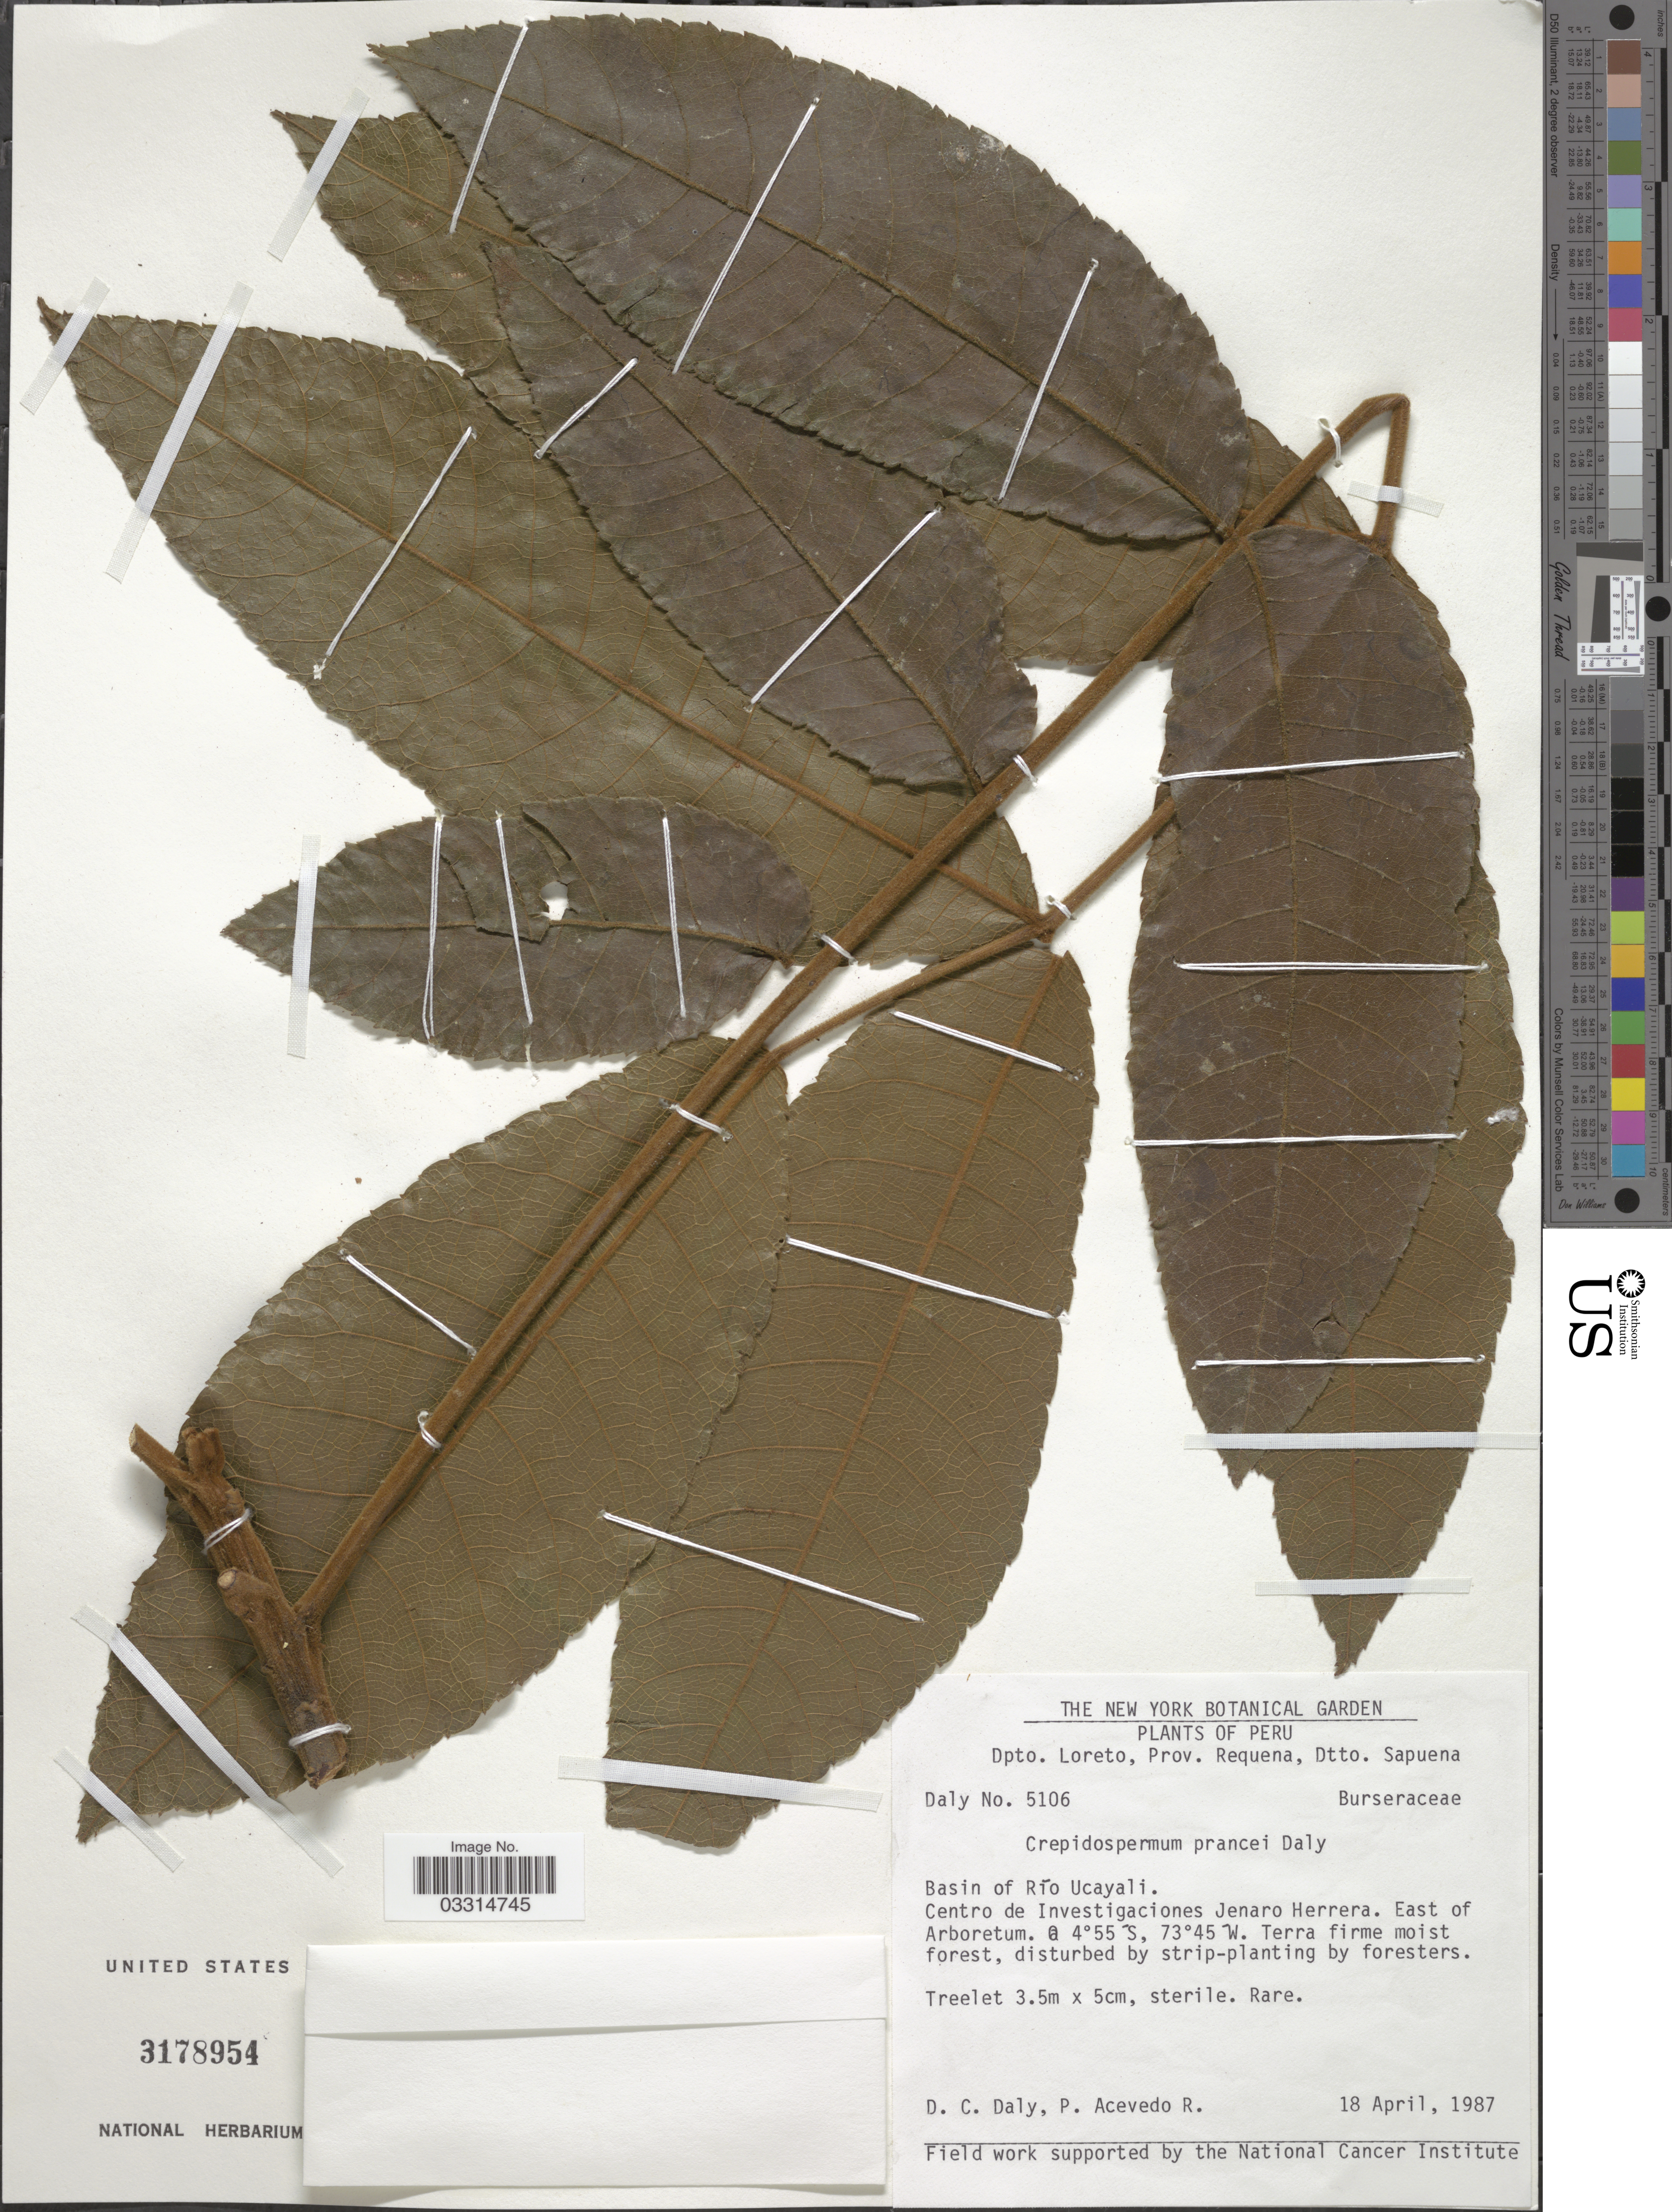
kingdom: Plantae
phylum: Tracheophyta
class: Magnoliopsida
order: Sapindales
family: Burseraceae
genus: Protium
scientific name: Protium prancei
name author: (Daly) Byng & Christenh.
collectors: D. C. Daly & P. Acevedo R.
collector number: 5106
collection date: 1987-04-18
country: Peru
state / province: Loreto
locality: Dpto. Loreto, Prov. Requena, Dtto. Sapuena. Basin of Río Ucayali. Centro de Investigaciones Jenaro Herrera. East of Arboretum.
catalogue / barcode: US 3178954